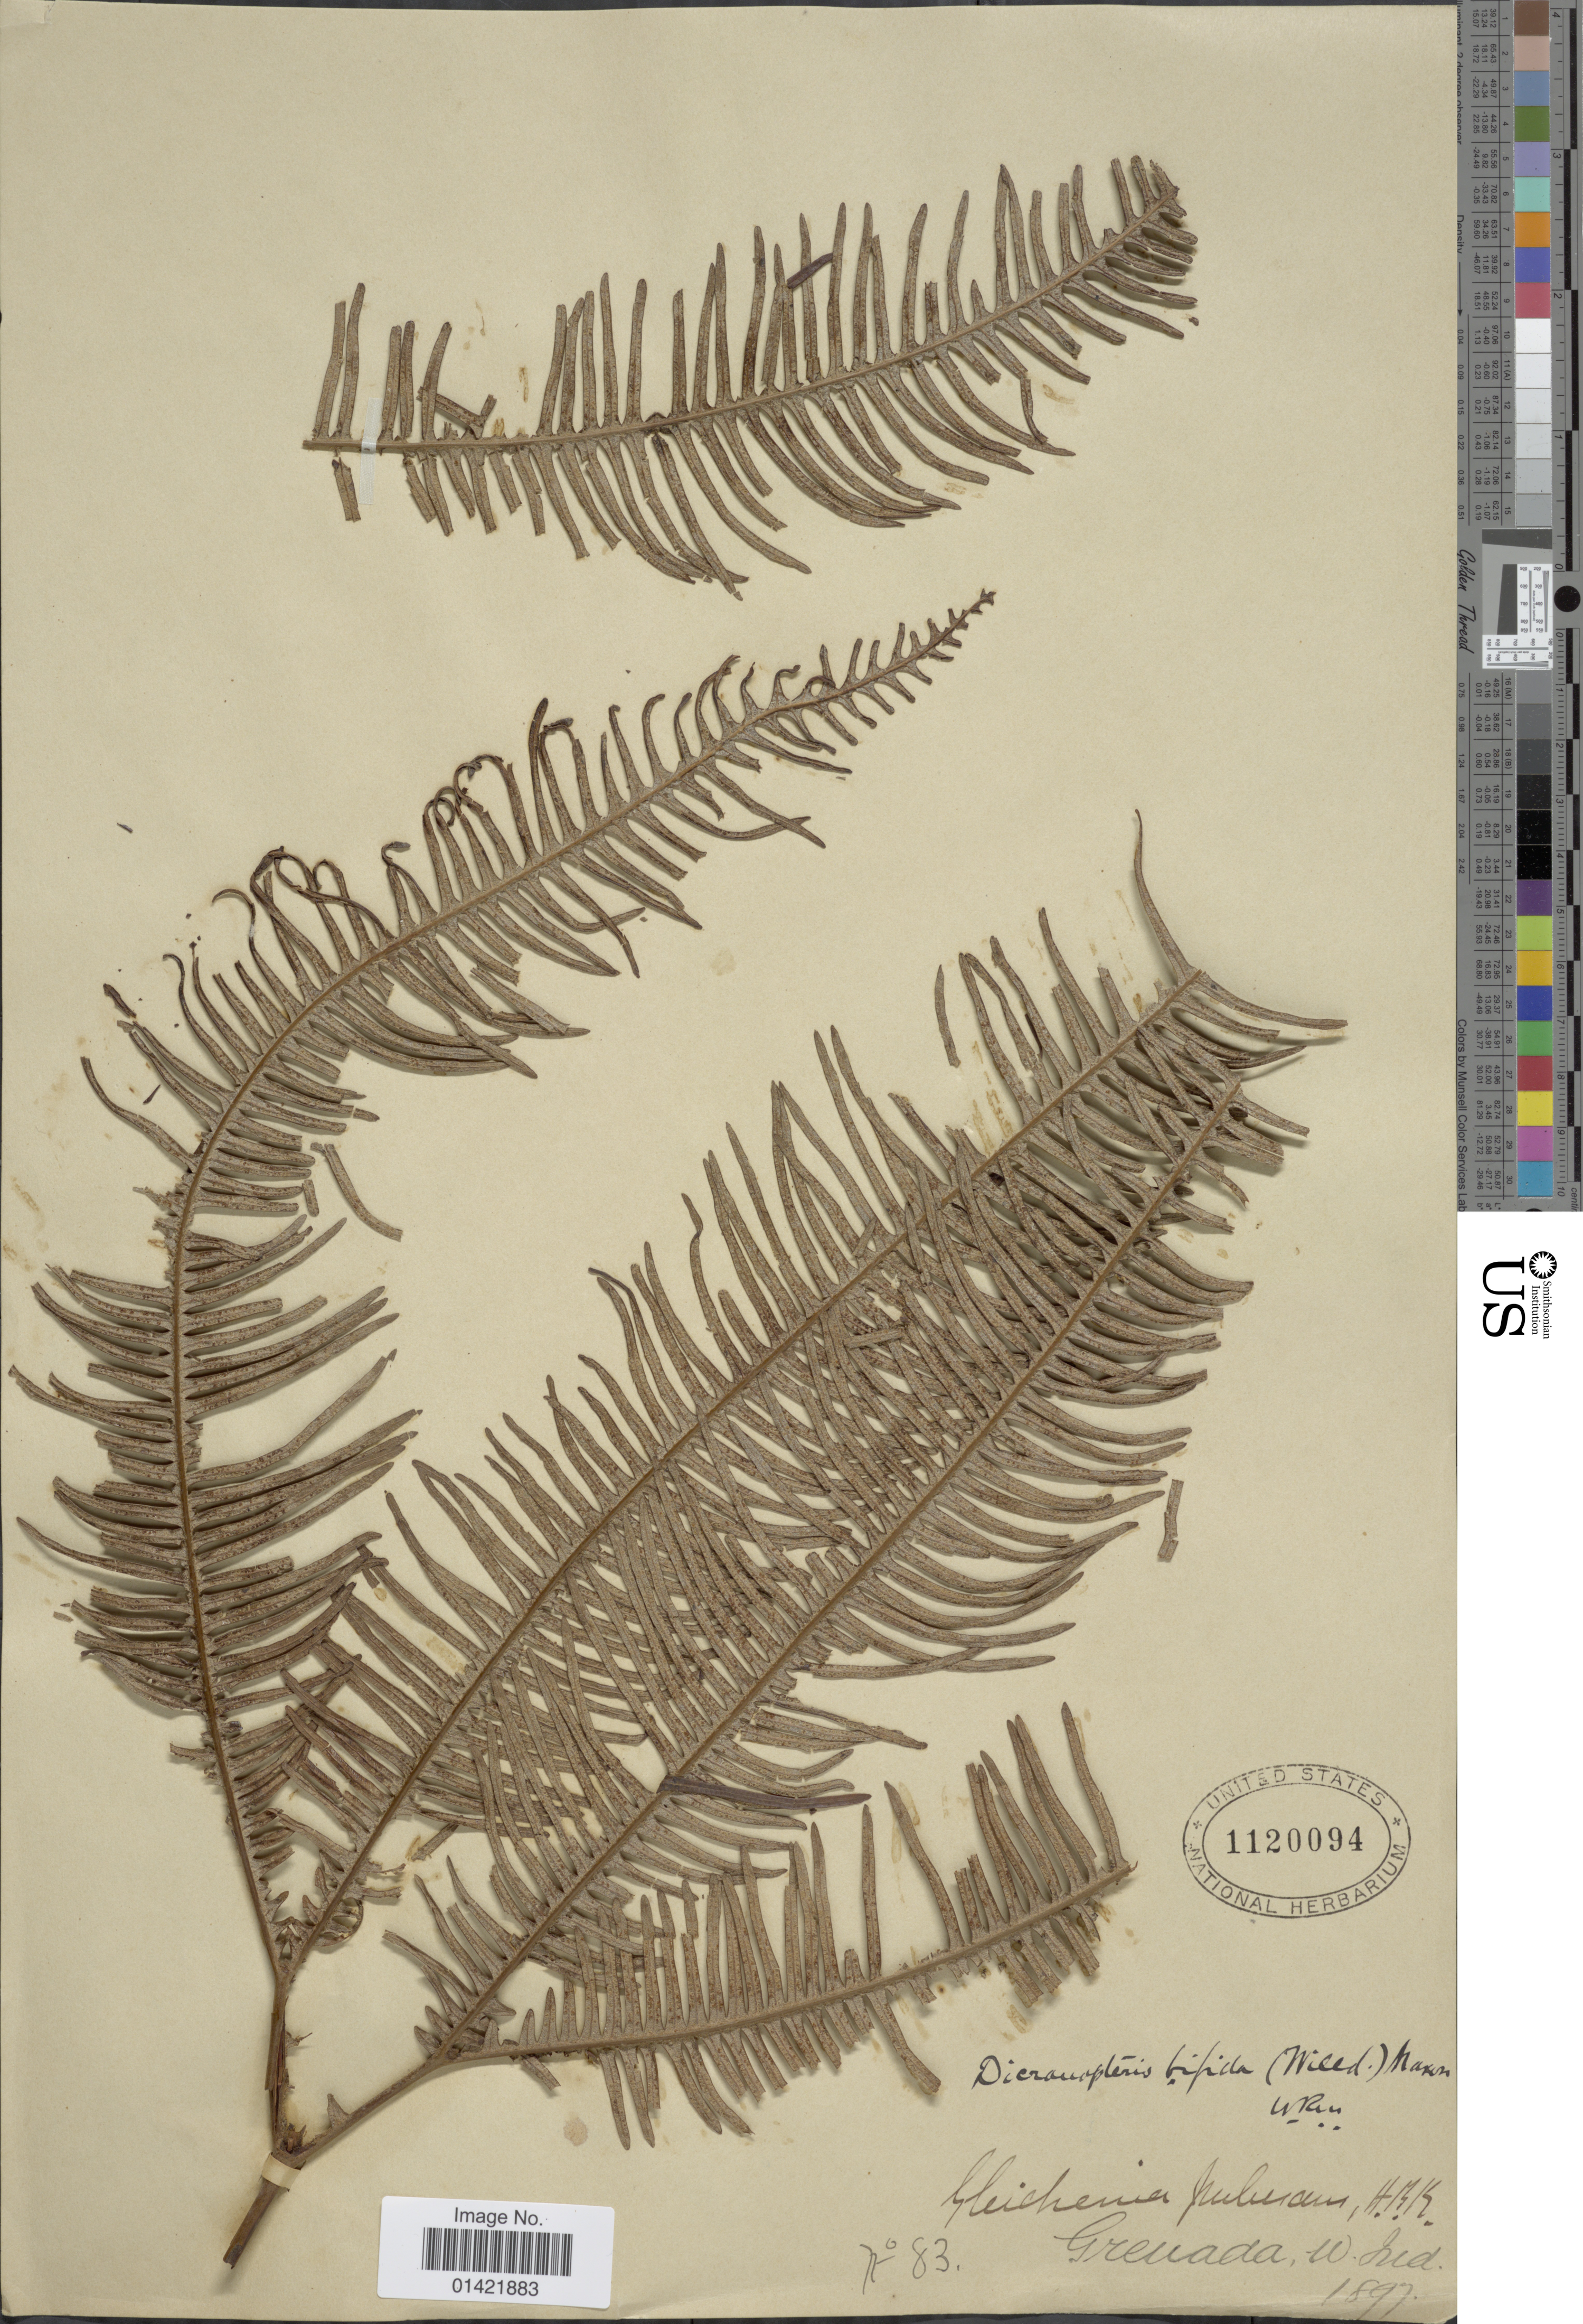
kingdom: Plantae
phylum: Tracheophyta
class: Polypodiopsida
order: Gleicheniales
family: Gleicheniaceae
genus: Sticherus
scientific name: Sticherus bifidus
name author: (Willd.) Ching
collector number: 83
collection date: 1897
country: Grenada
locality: W. Ind.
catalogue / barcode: US 1120094